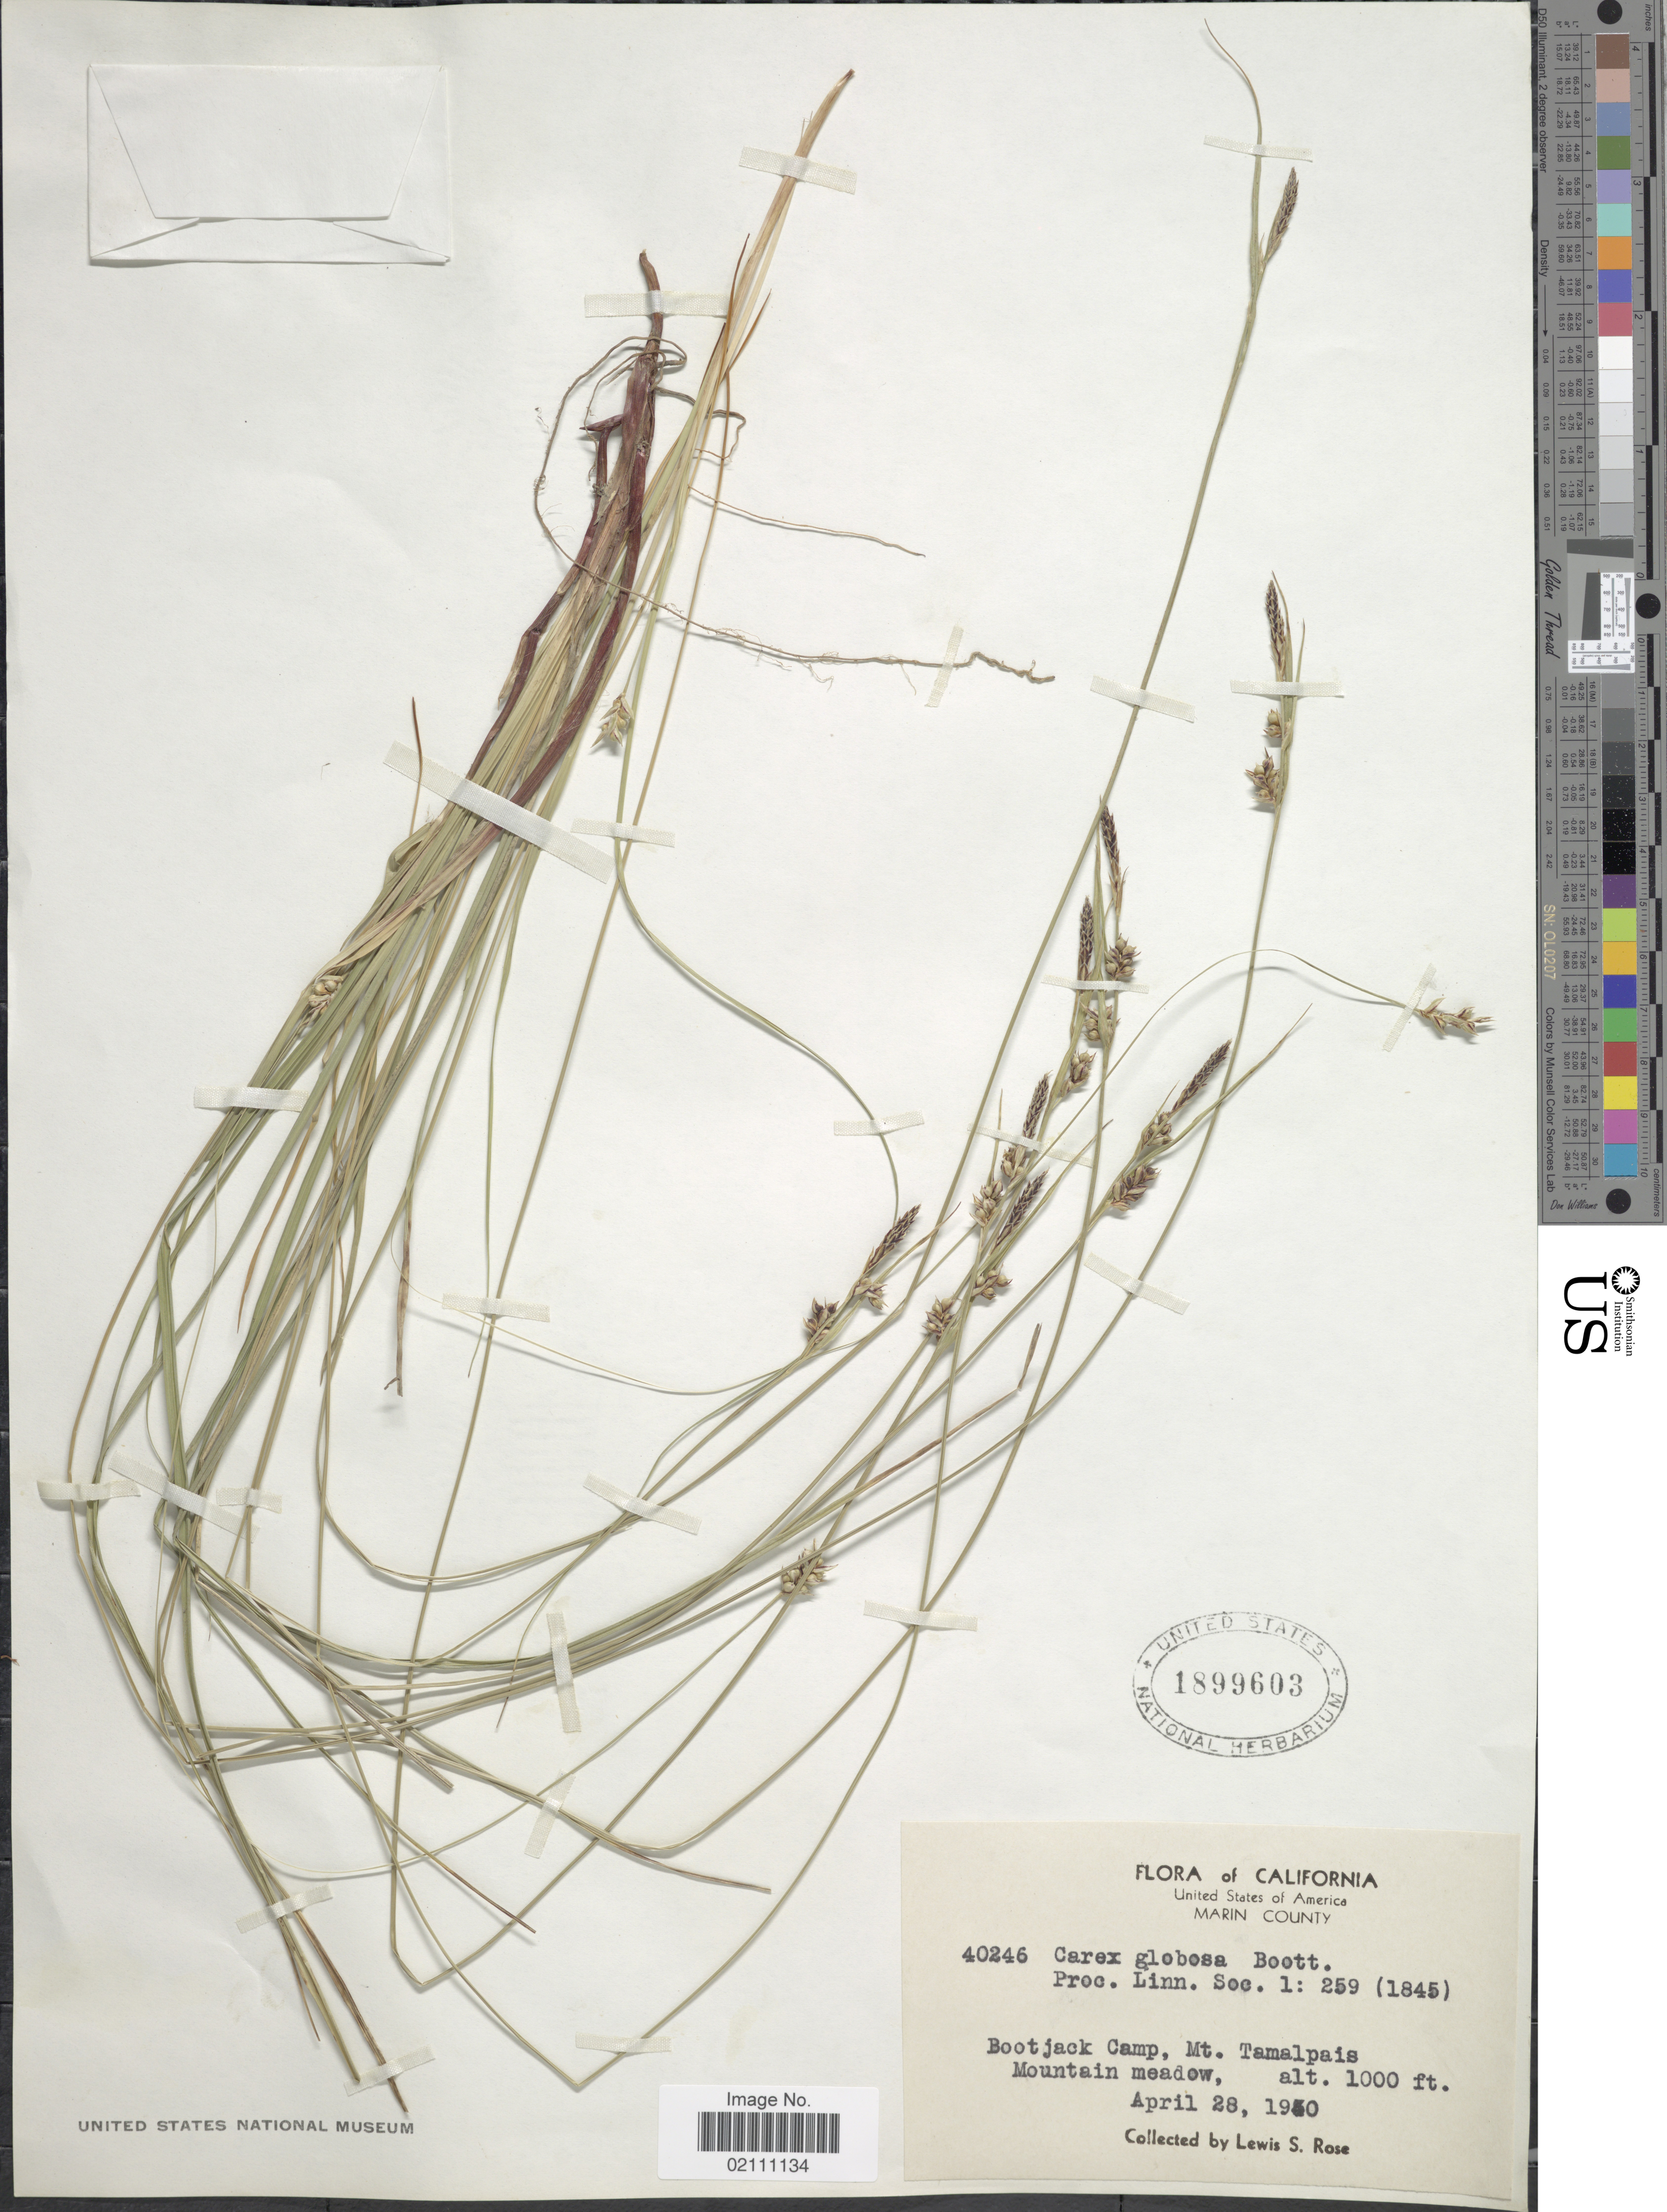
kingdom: Plantae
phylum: Tracheophyta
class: Liliopsida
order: Poales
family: Cyperaceae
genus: Carex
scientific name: Carex globosa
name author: Boott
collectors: L. S. Rose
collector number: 40246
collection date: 1950-04-28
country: United States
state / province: California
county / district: Marin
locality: Marin County, Bootjack Camp, Mt. Tamalpais, Mountain meadow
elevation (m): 305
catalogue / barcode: US 1899603